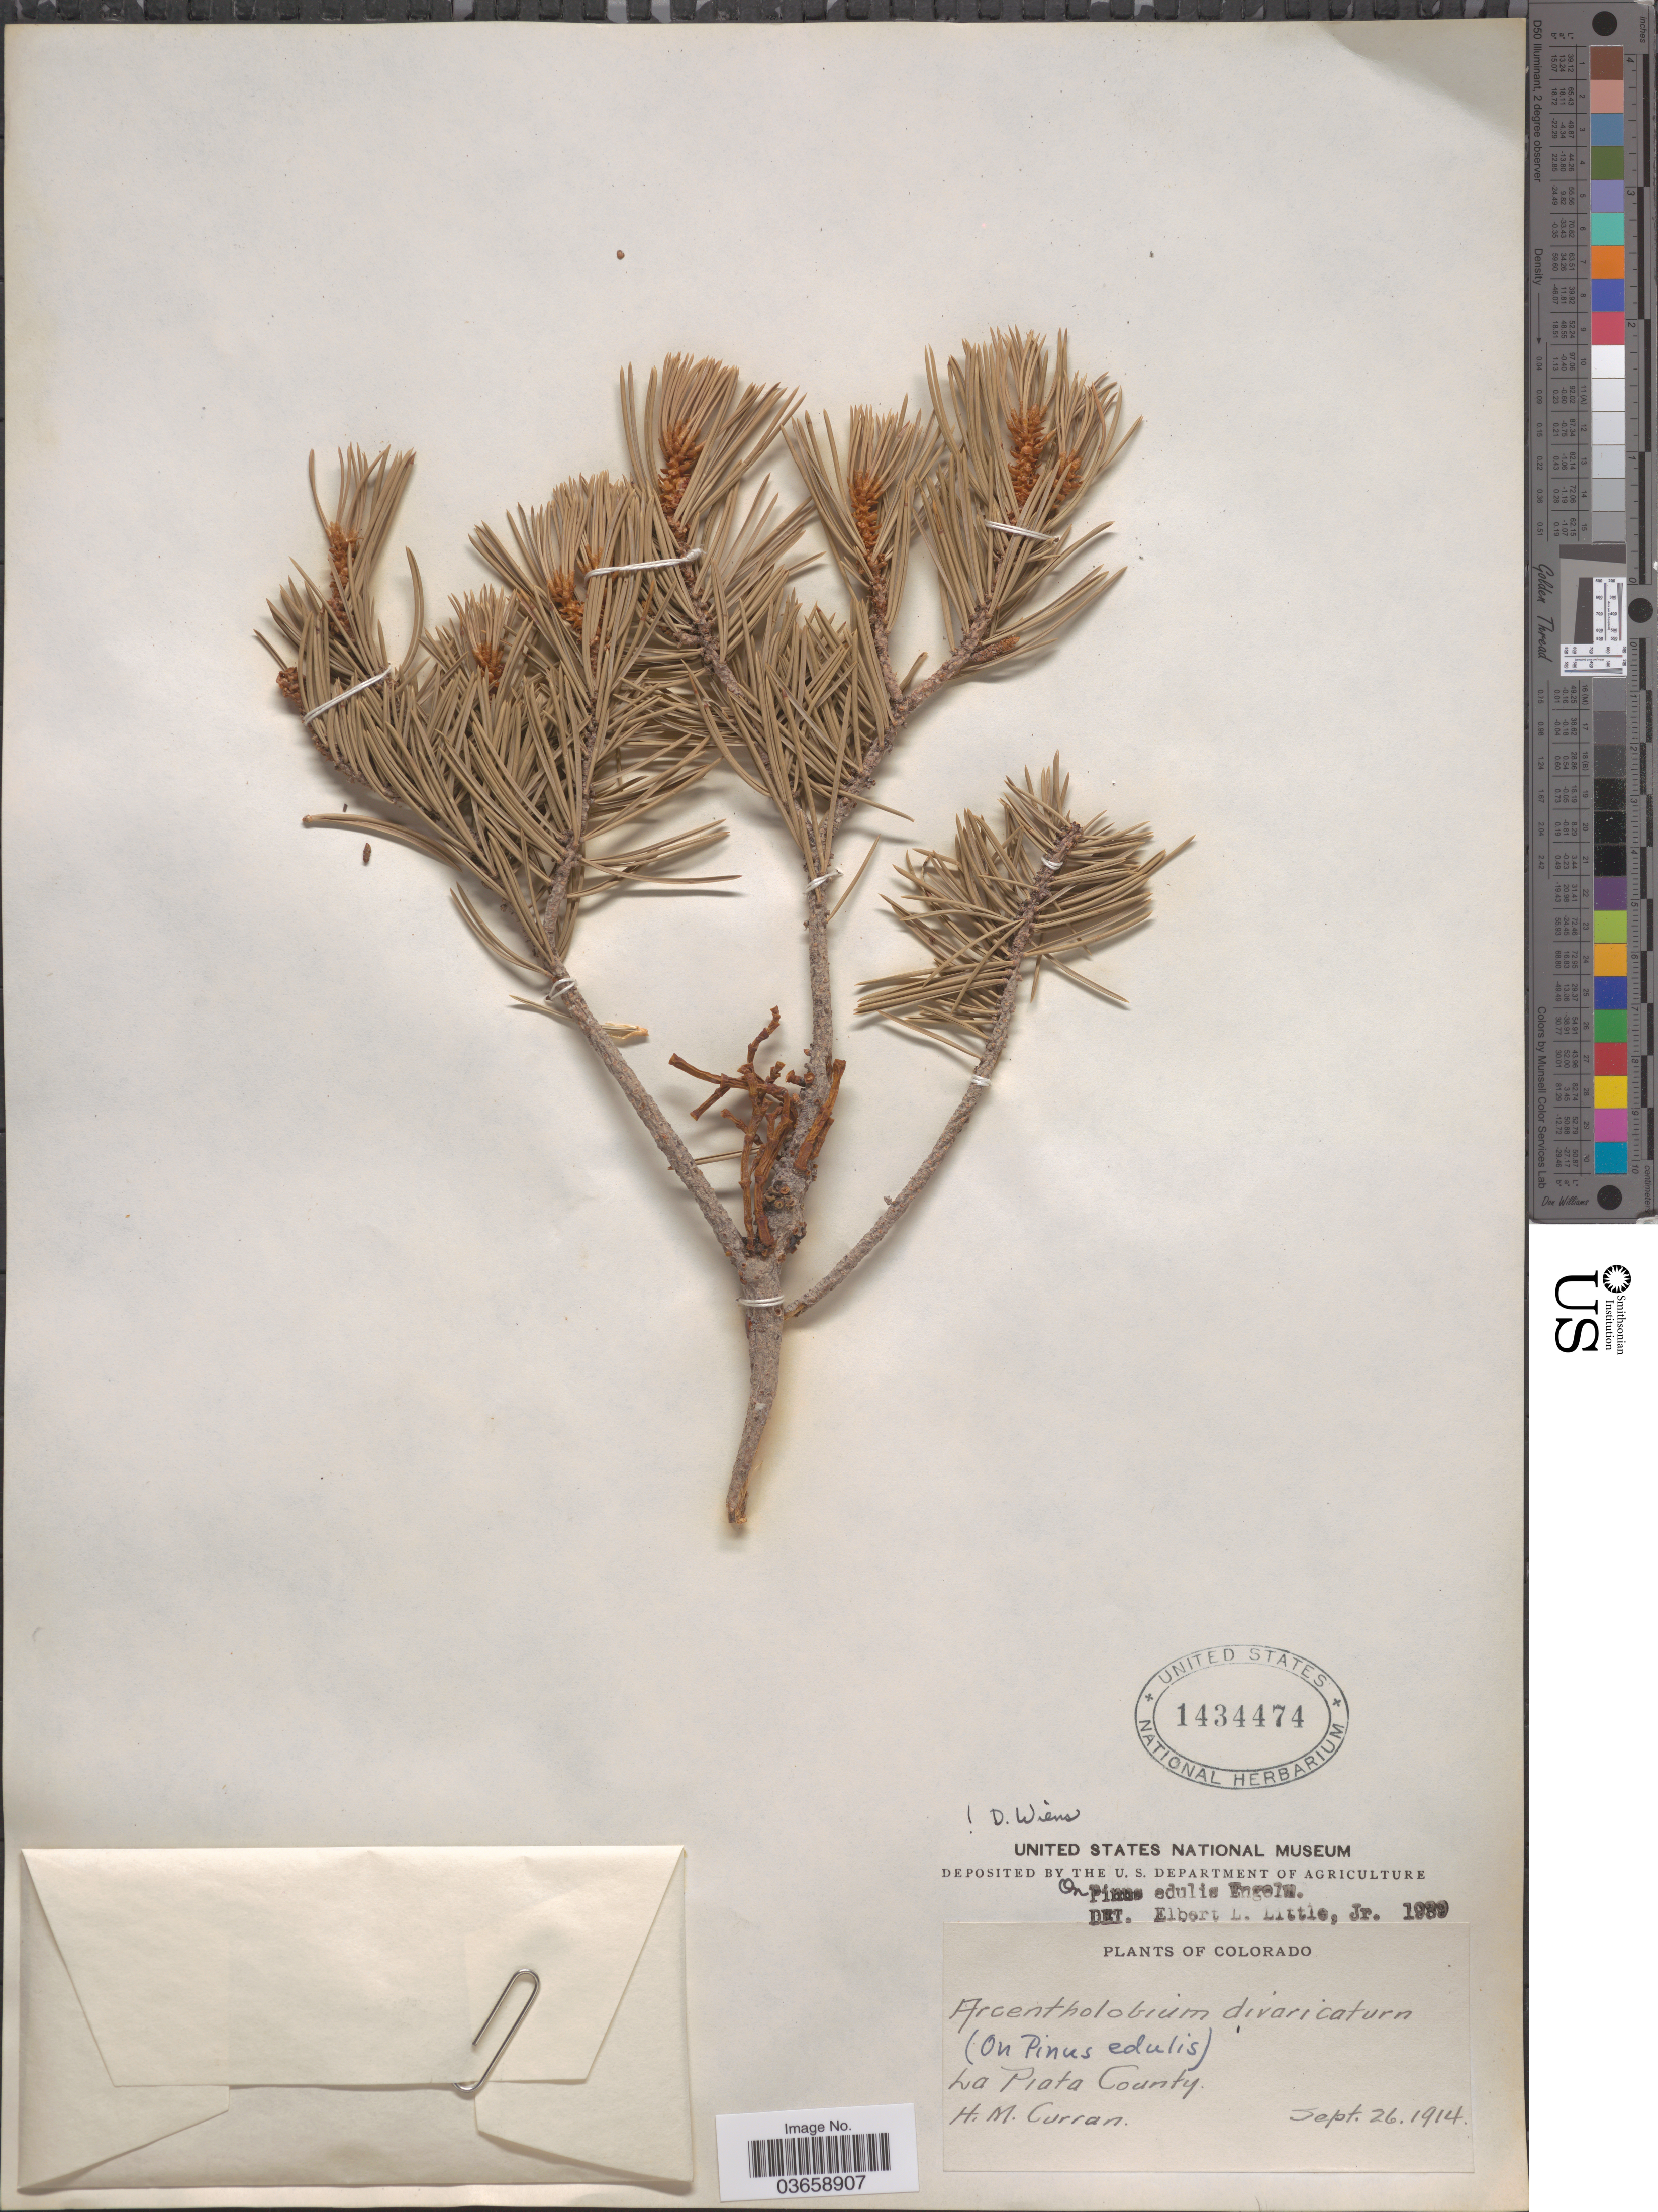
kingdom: Plantae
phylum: Tracheophyta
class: Magnoliopsida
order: Santalales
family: Viscaceae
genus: Arceuthobium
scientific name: Arceuthobium campylopodum f. divaricatum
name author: (Engelm.) L.S. Gill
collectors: H. M. Curran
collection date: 1914-09-26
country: United States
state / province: Colorado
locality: La Plata County.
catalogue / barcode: US 1434474